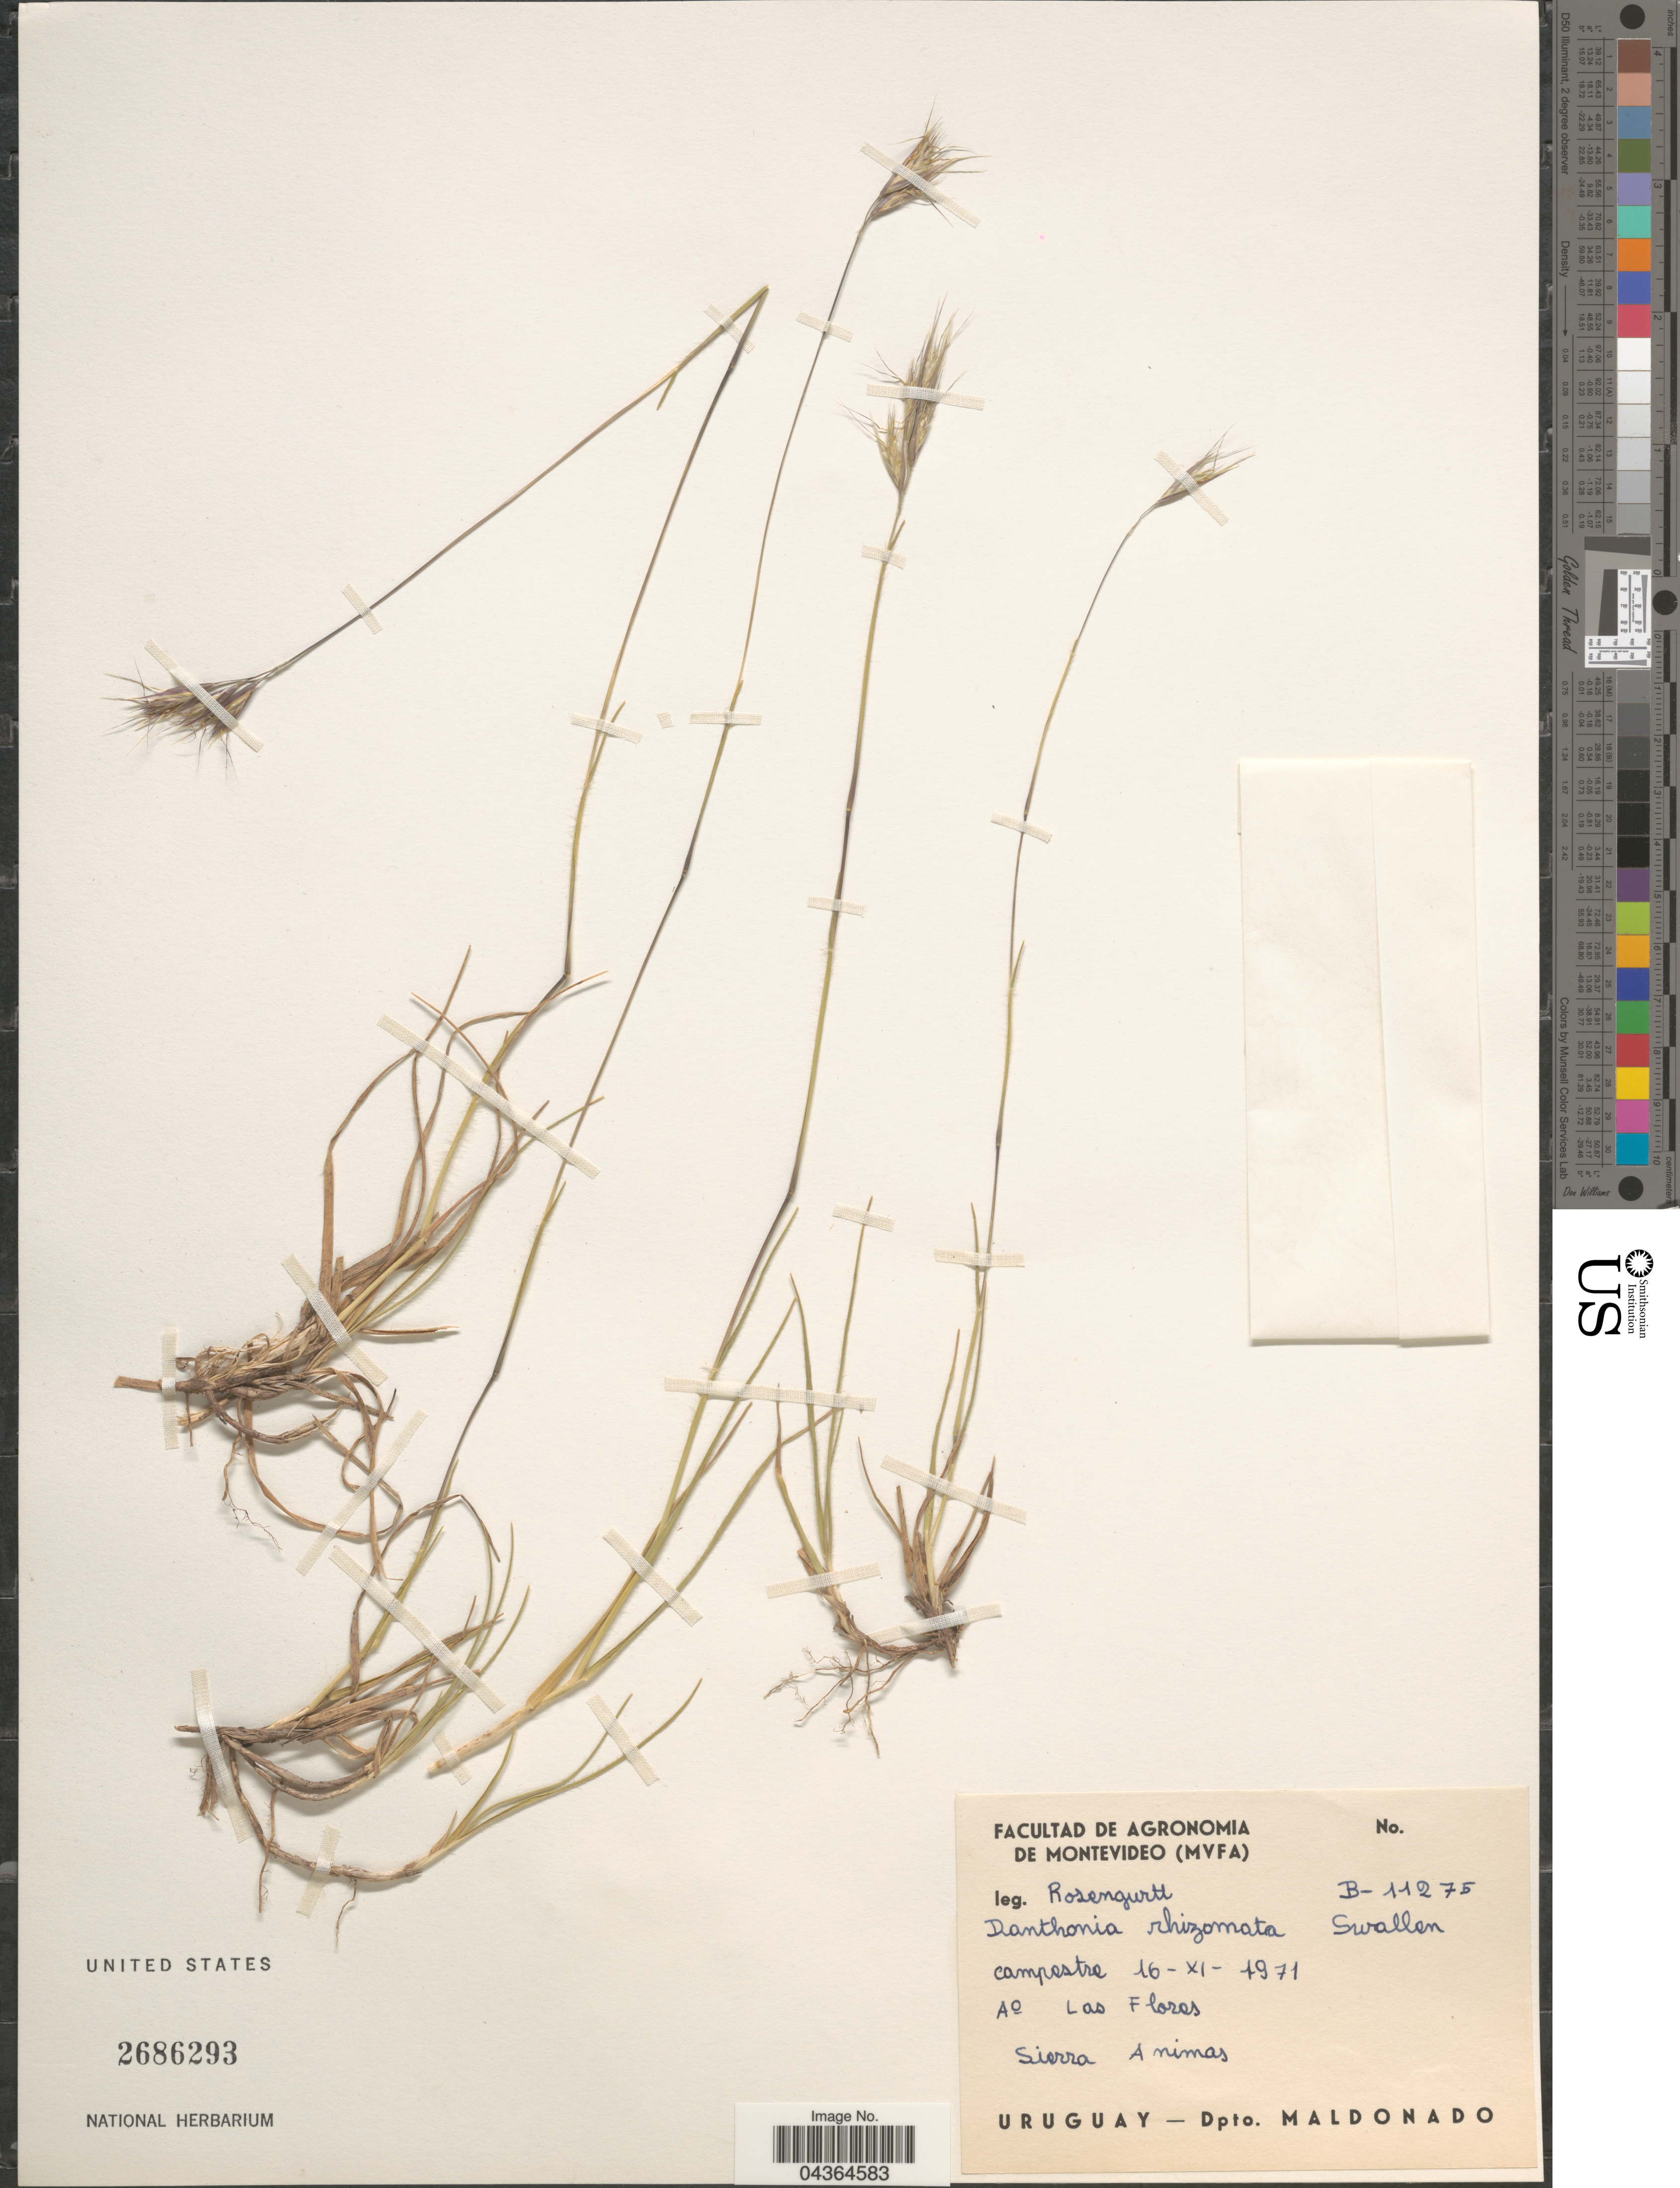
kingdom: Plantae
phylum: Tracheophyta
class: Liliopsida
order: Poales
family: Poaceae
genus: Danthonia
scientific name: Danthonia rhizomata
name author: Swallen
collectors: Rosengurtt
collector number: B-11275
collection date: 1971-11-16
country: Uruguay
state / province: Maldonado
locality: Campestre. A° Las Flores. Sierra Animas. Dpto. Maldonado.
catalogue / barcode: US 2686293